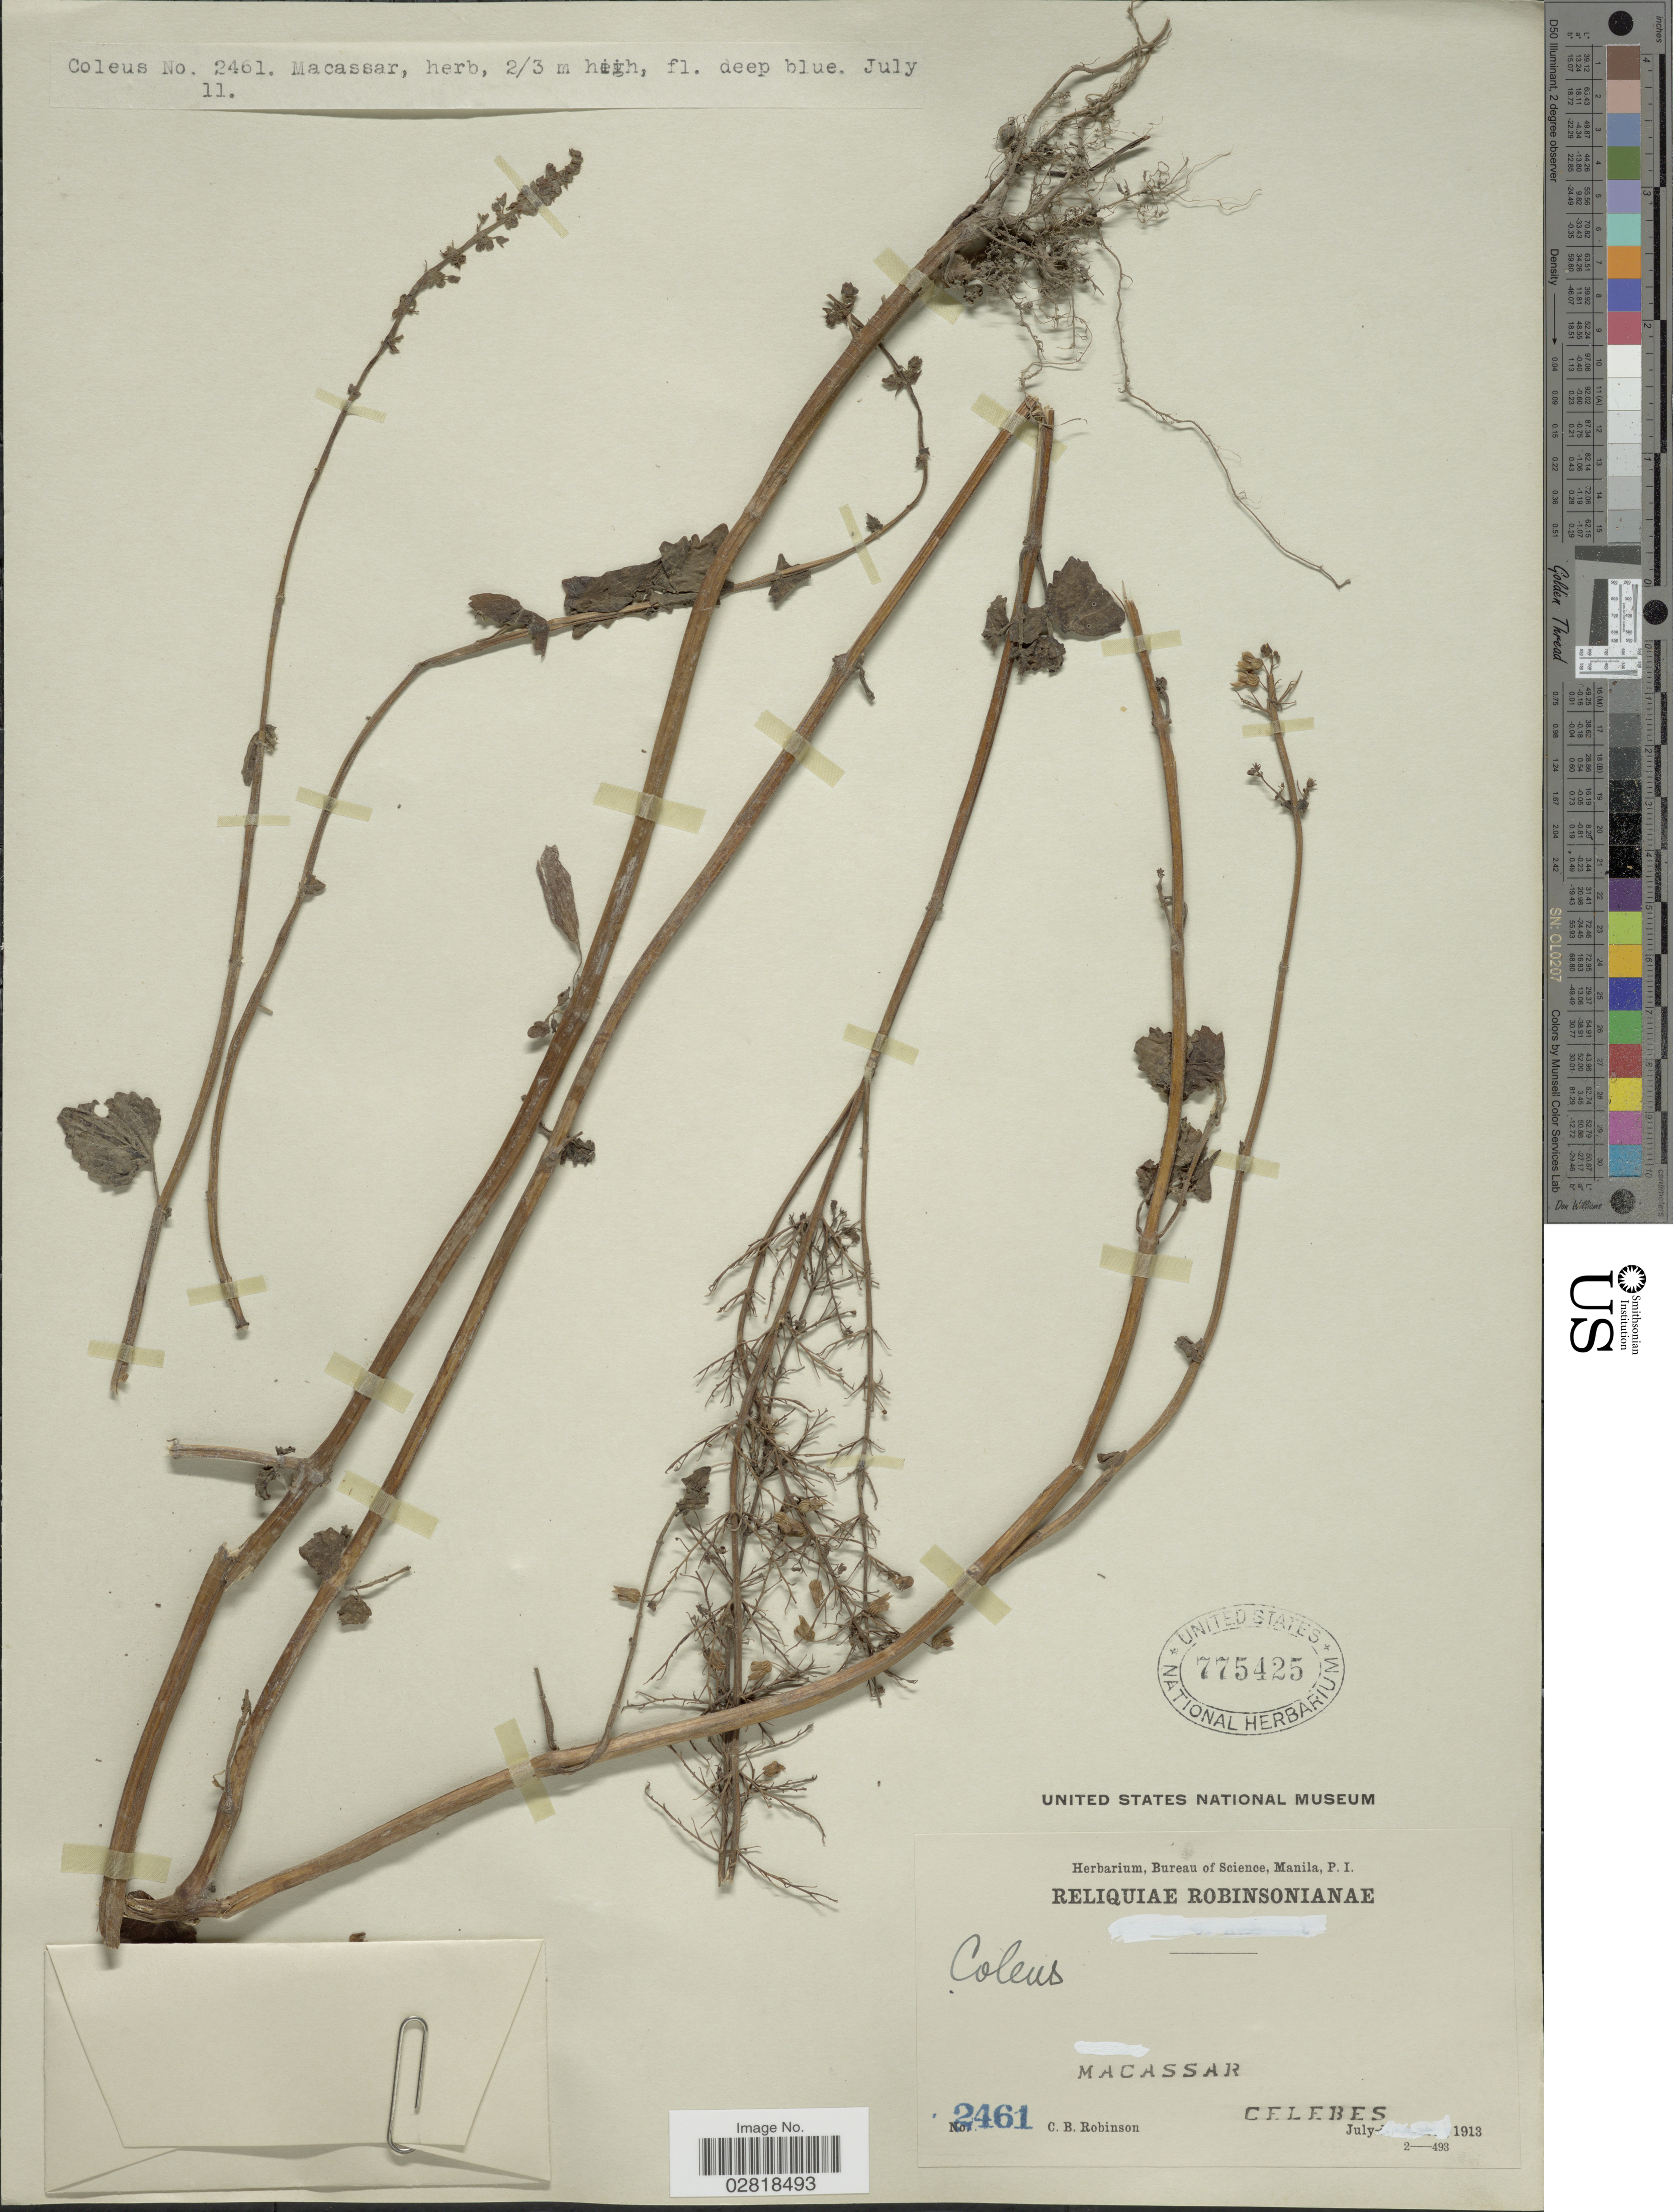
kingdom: Plantae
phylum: Tracheophyta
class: Magnoliopsida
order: Lamiales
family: Lamiaceae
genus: Plectranthus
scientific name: Plectranthus sp.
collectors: C. Robinson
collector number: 2461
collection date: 1913-07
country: Indonesia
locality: Macassar, Celebes.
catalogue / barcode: US 775425